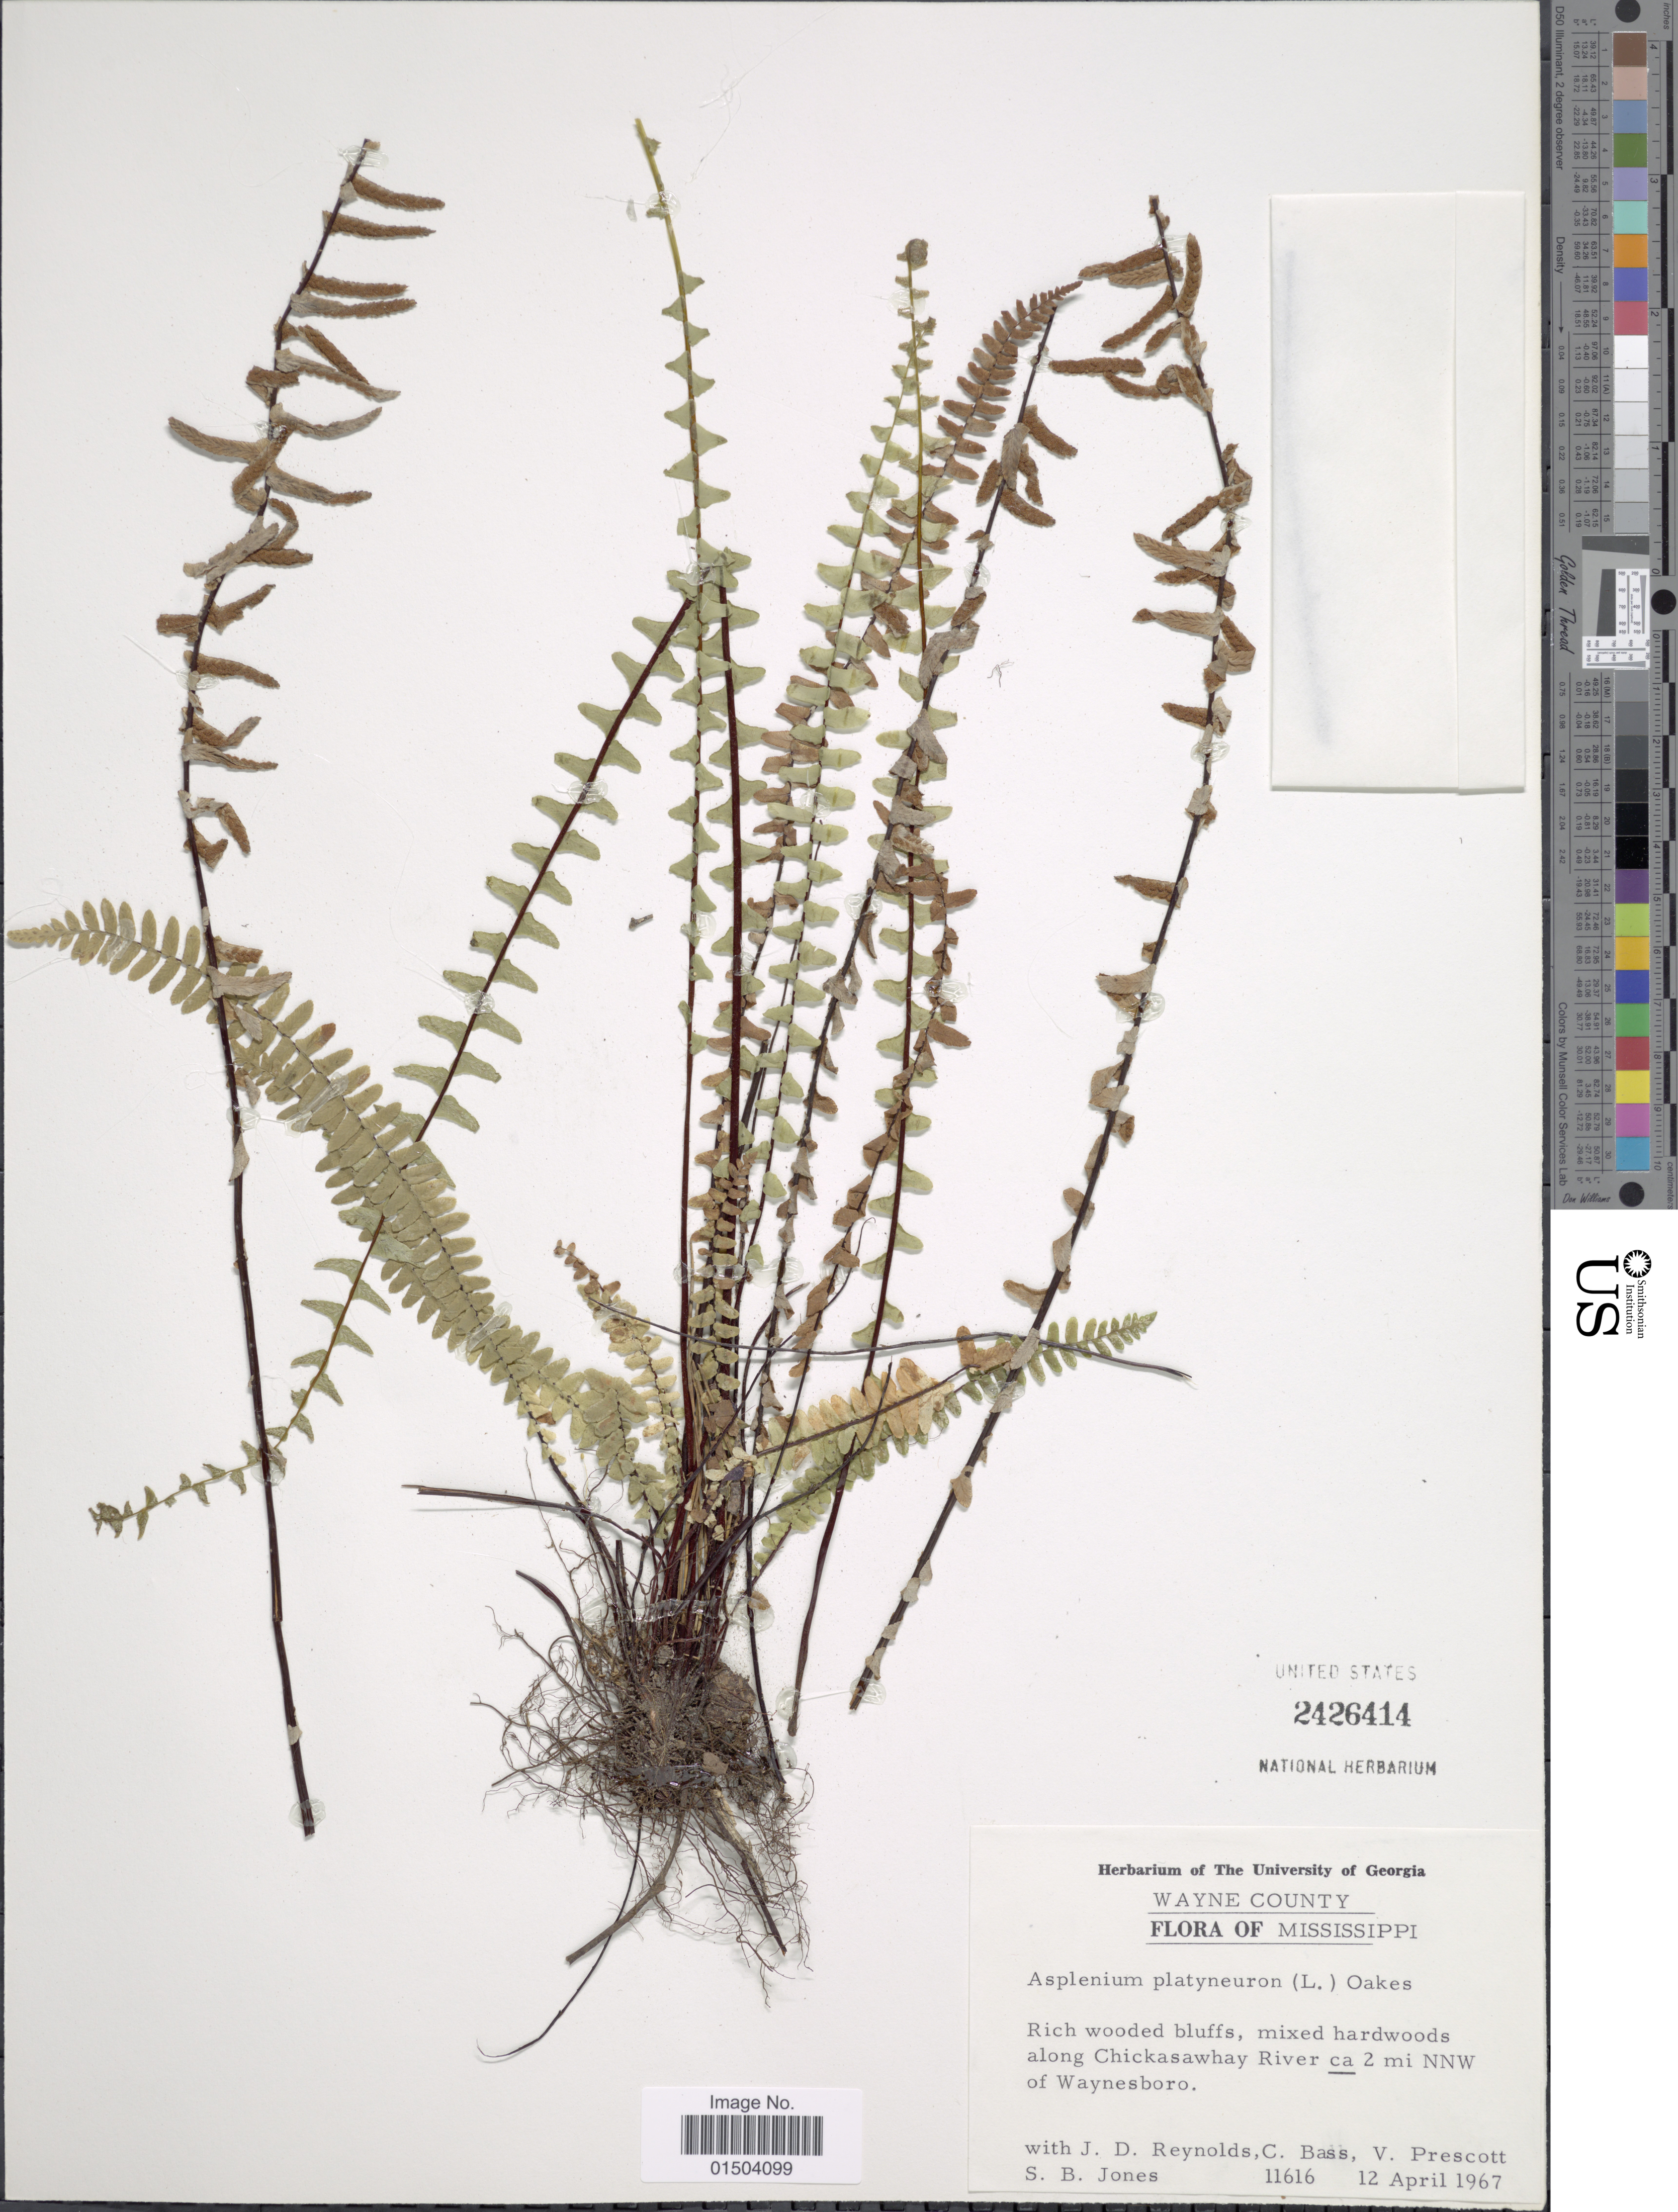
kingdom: Plantae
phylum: Tracheophyta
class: Polypodiopsida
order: Polypodiales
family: Aspleniaceae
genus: Asplenium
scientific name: Asplenium platyneuron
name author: (L.) Britton, Stearns & Poggenb.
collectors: S. B. Jones, J. Reynolds, C. Bass & V. Prescott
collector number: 11616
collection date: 1967-04-12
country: United States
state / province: Mississippi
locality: Wayne County. Rich wooded bluffs, mixed hardwoods along Chickasawhay River ca 2 mi NNW of Waynesboro.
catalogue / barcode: US 2426414